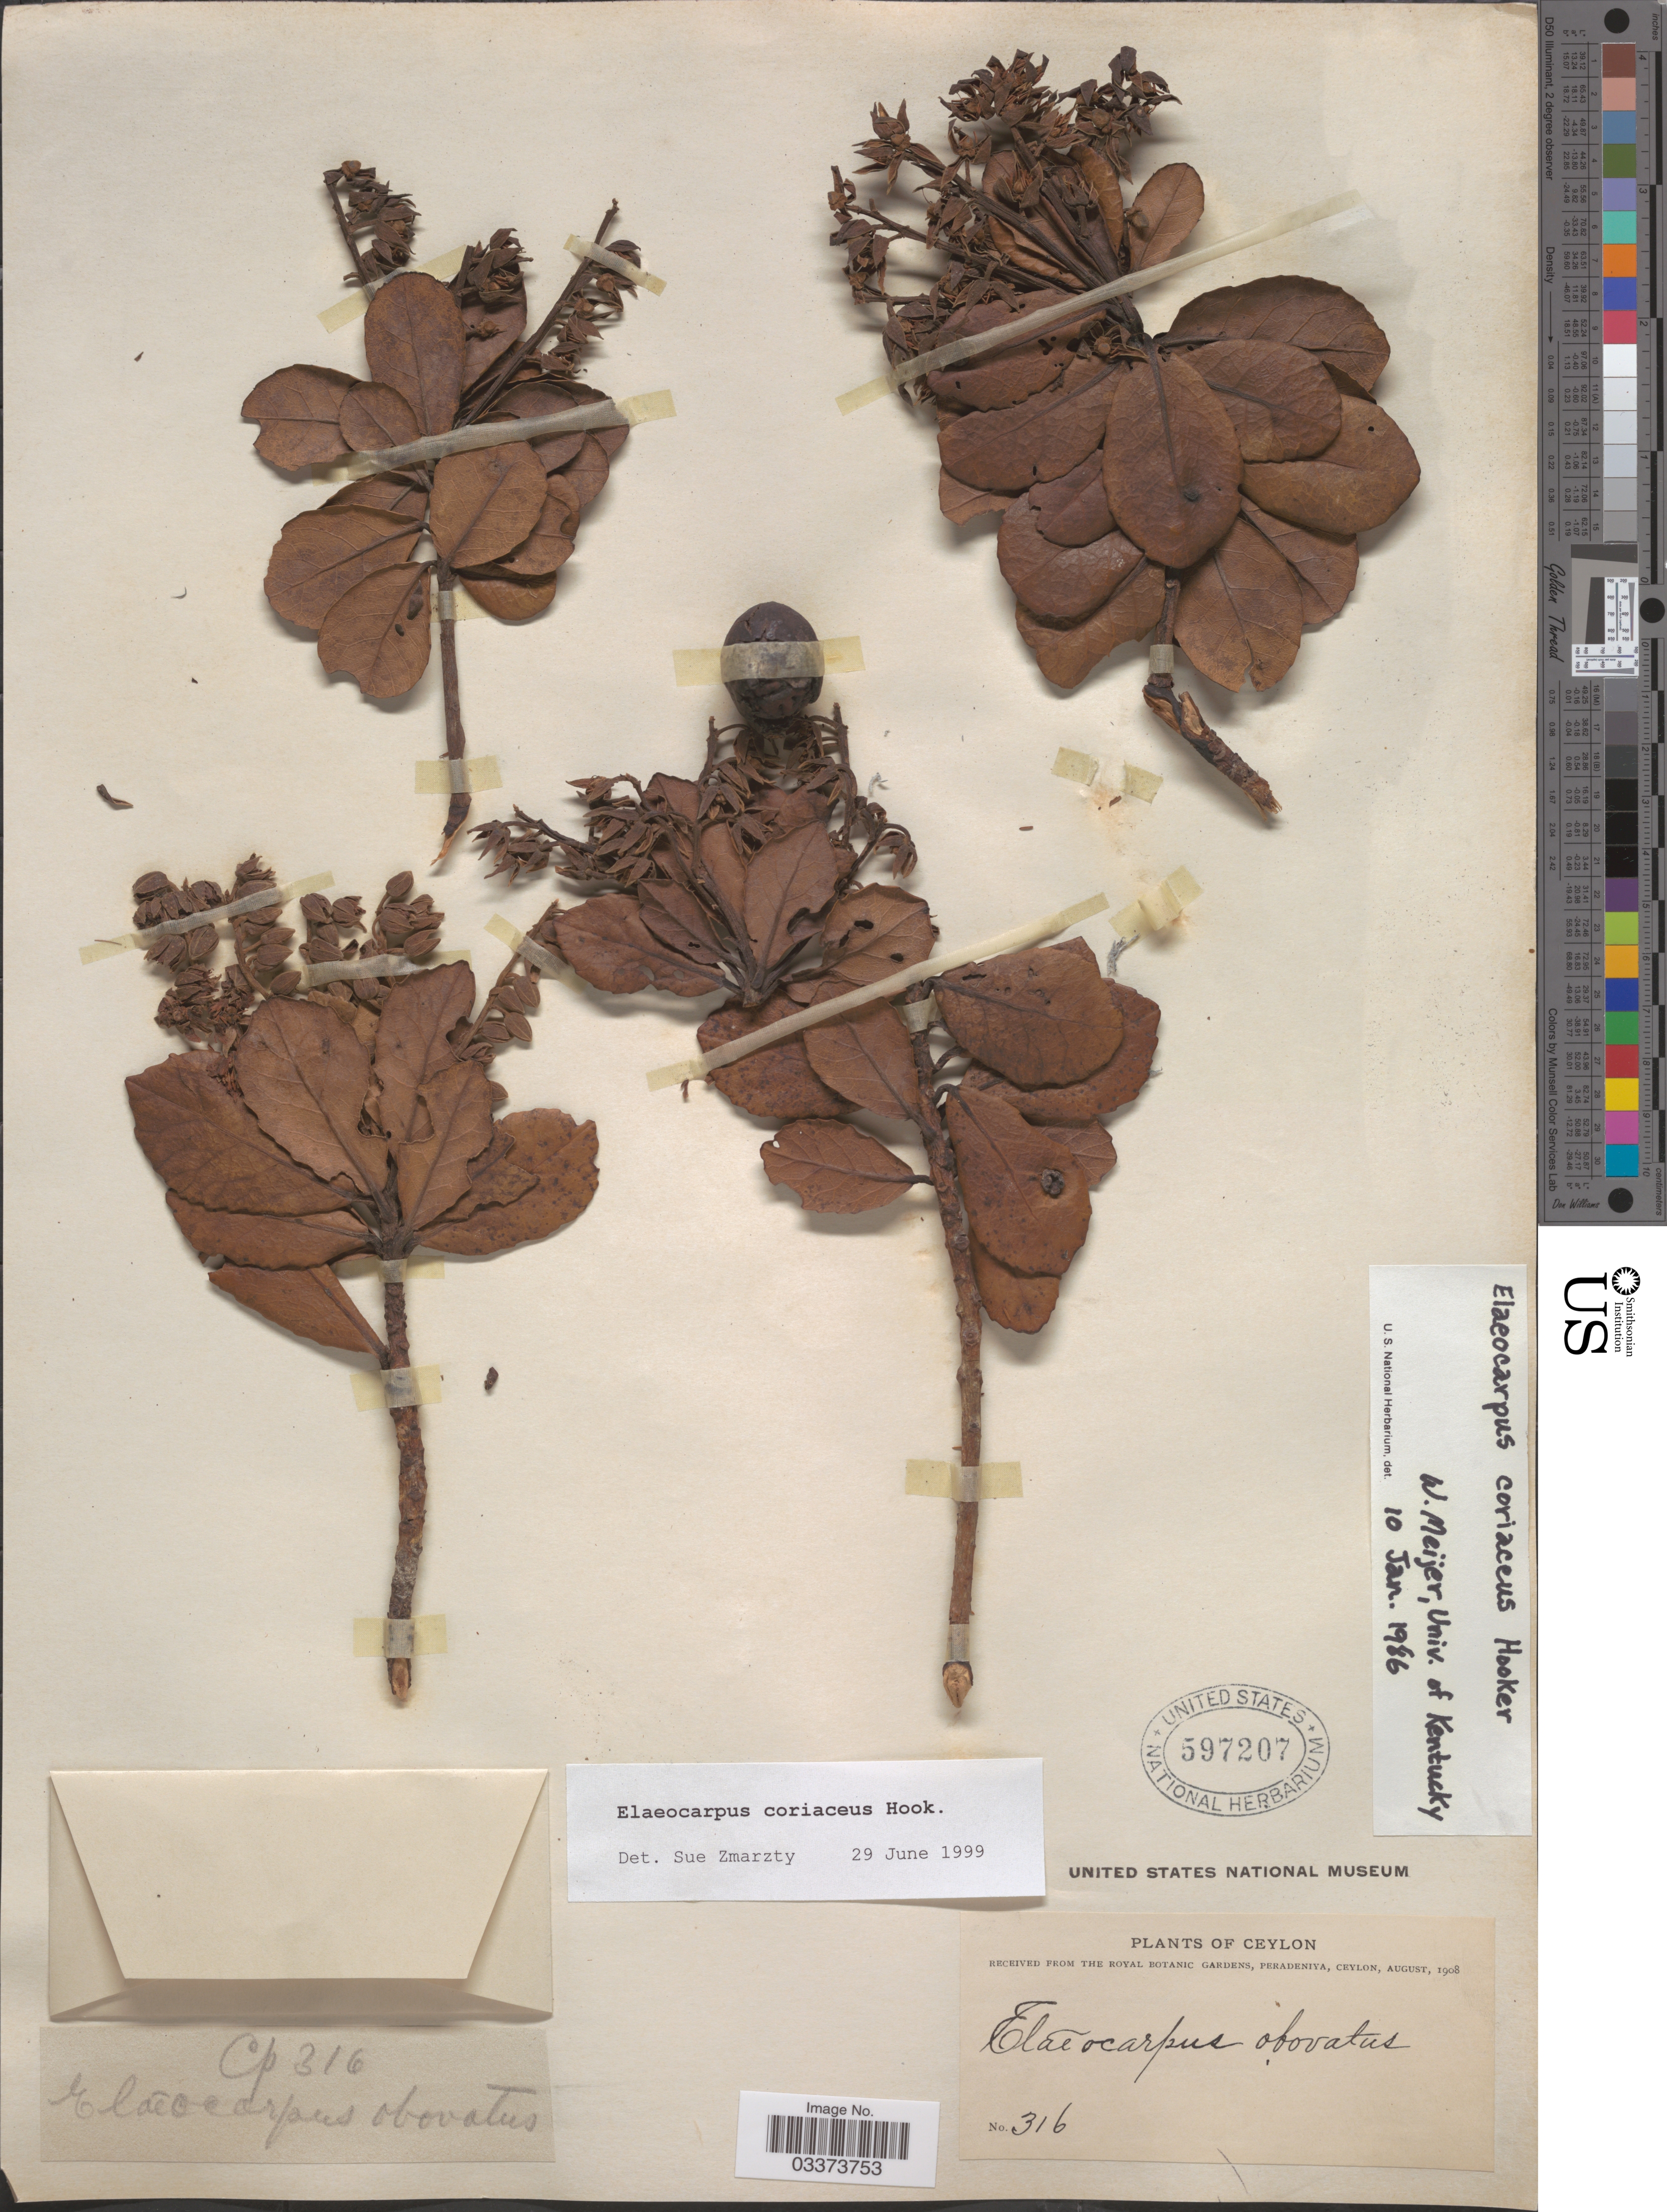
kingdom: Plantae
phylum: Tracheophyta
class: Magnoliopsida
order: Oxalidales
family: Elaeocarpaceae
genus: Elaeocarpus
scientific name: Elaeocarpus coriaceus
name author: Hook.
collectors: ex herb. Royal Botanic Gardens, Peradeniya, Ceylon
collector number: CP316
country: Sri Lanka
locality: Ceylon.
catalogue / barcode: US 597207